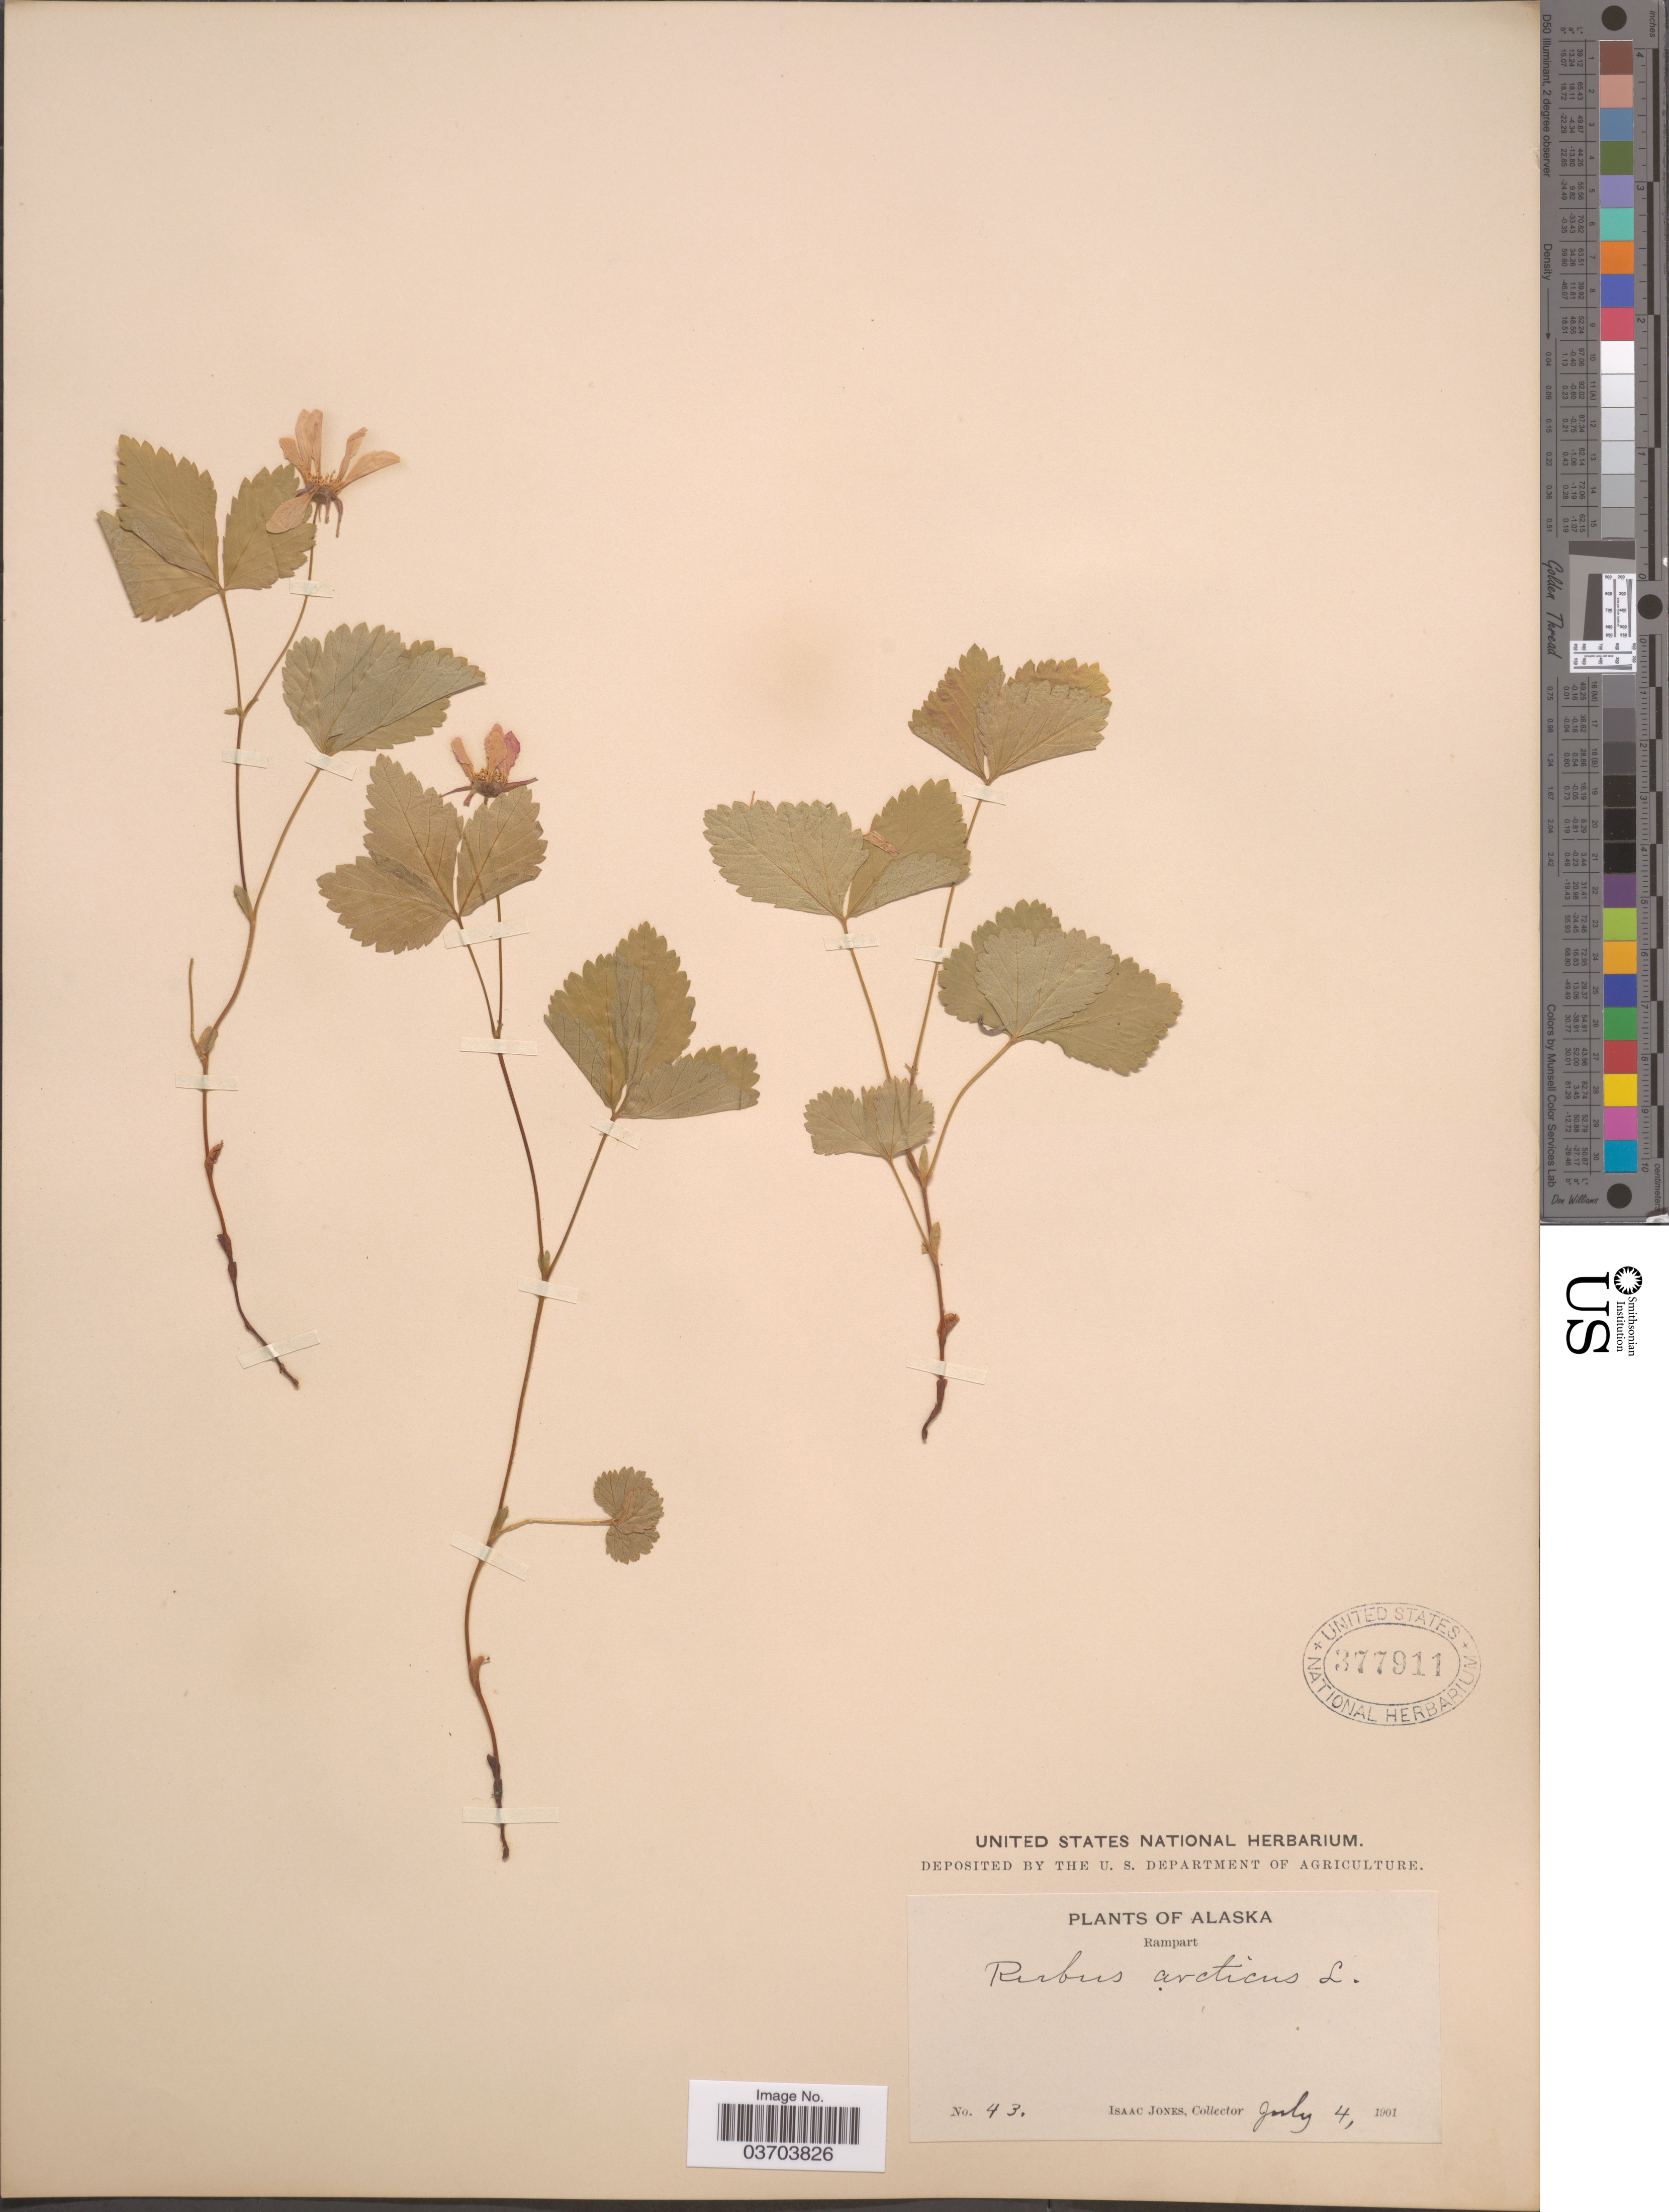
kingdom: Plantae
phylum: Tracheophyta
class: Magnoliopsida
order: Rosales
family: Rosaceae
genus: Rubus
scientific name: Rubus acaulis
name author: Michx.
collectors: I. Jones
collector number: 43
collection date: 1901-07-04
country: United States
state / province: Alaska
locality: Rampart.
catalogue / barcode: US 377911